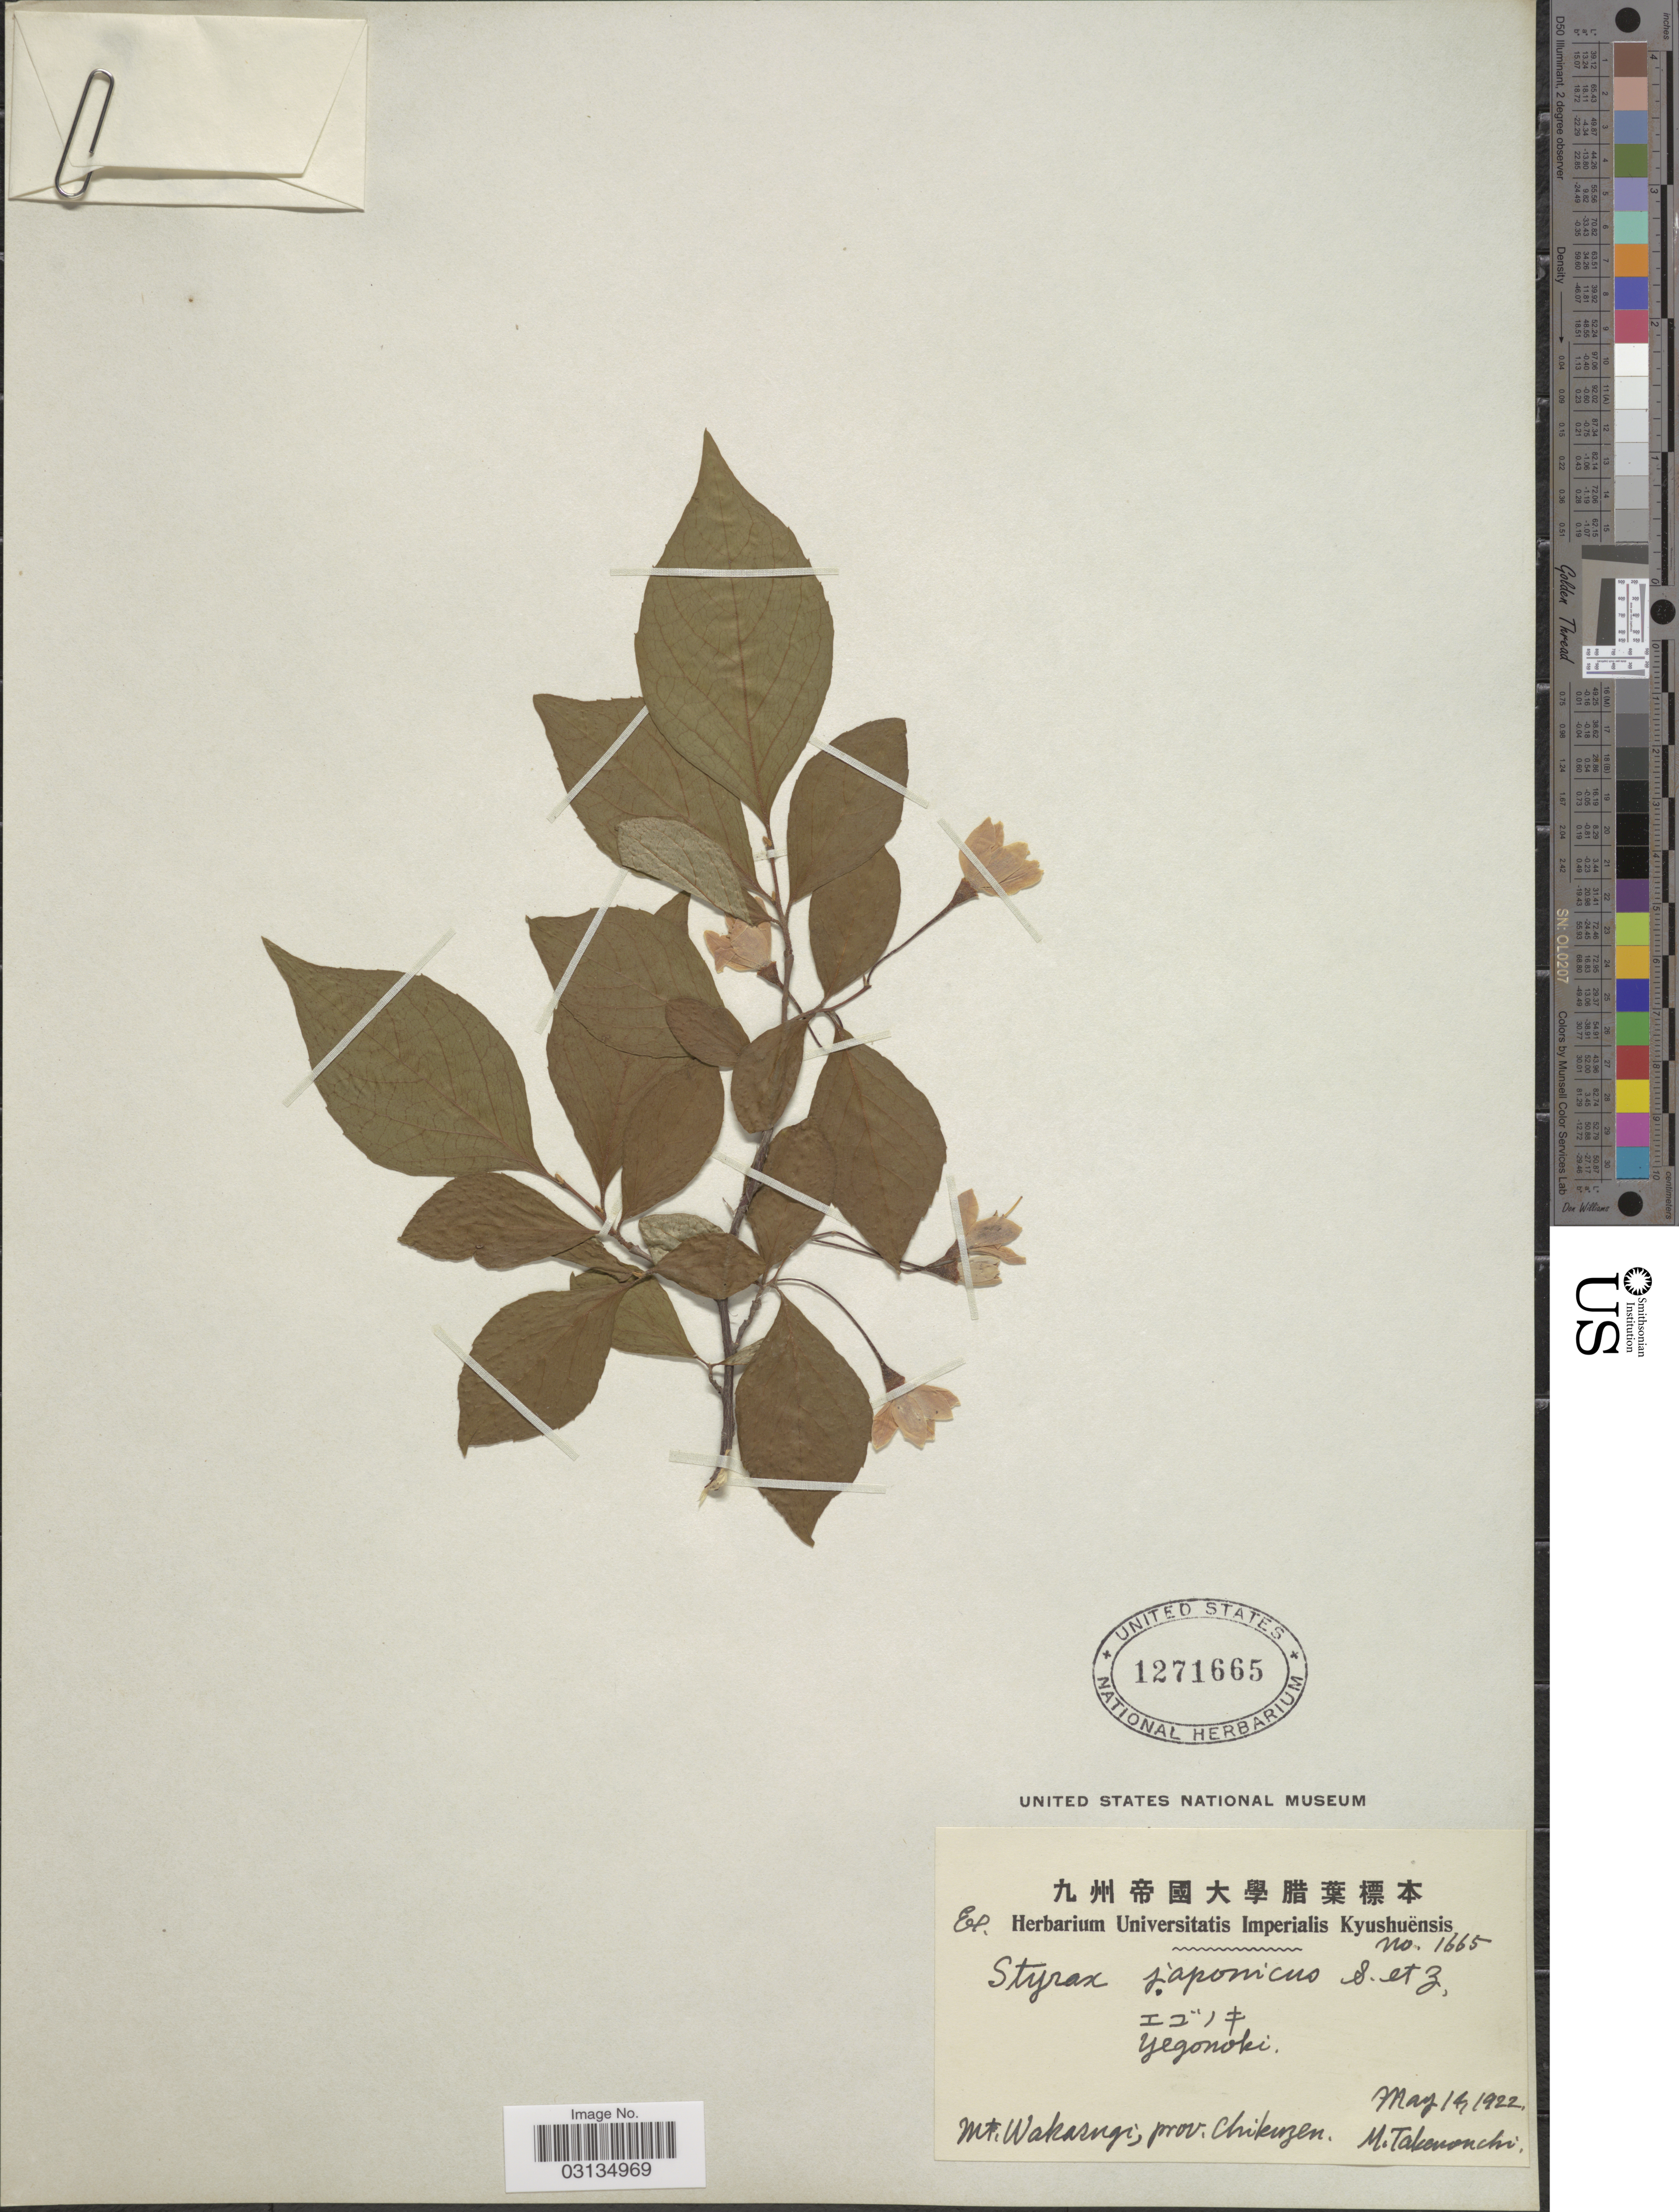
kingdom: Plantae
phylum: Tracheophyta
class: Magnoliopsida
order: Ericales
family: Styracaceae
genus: Styrax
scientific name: Styrax japonicus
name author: Siebold & Zucc.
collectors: M. Takenouchi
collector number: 1665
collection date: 1922-05-14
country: Japan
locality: Mt. Wakasugi; Prov. Chikuzen.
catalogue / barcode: US 1271665